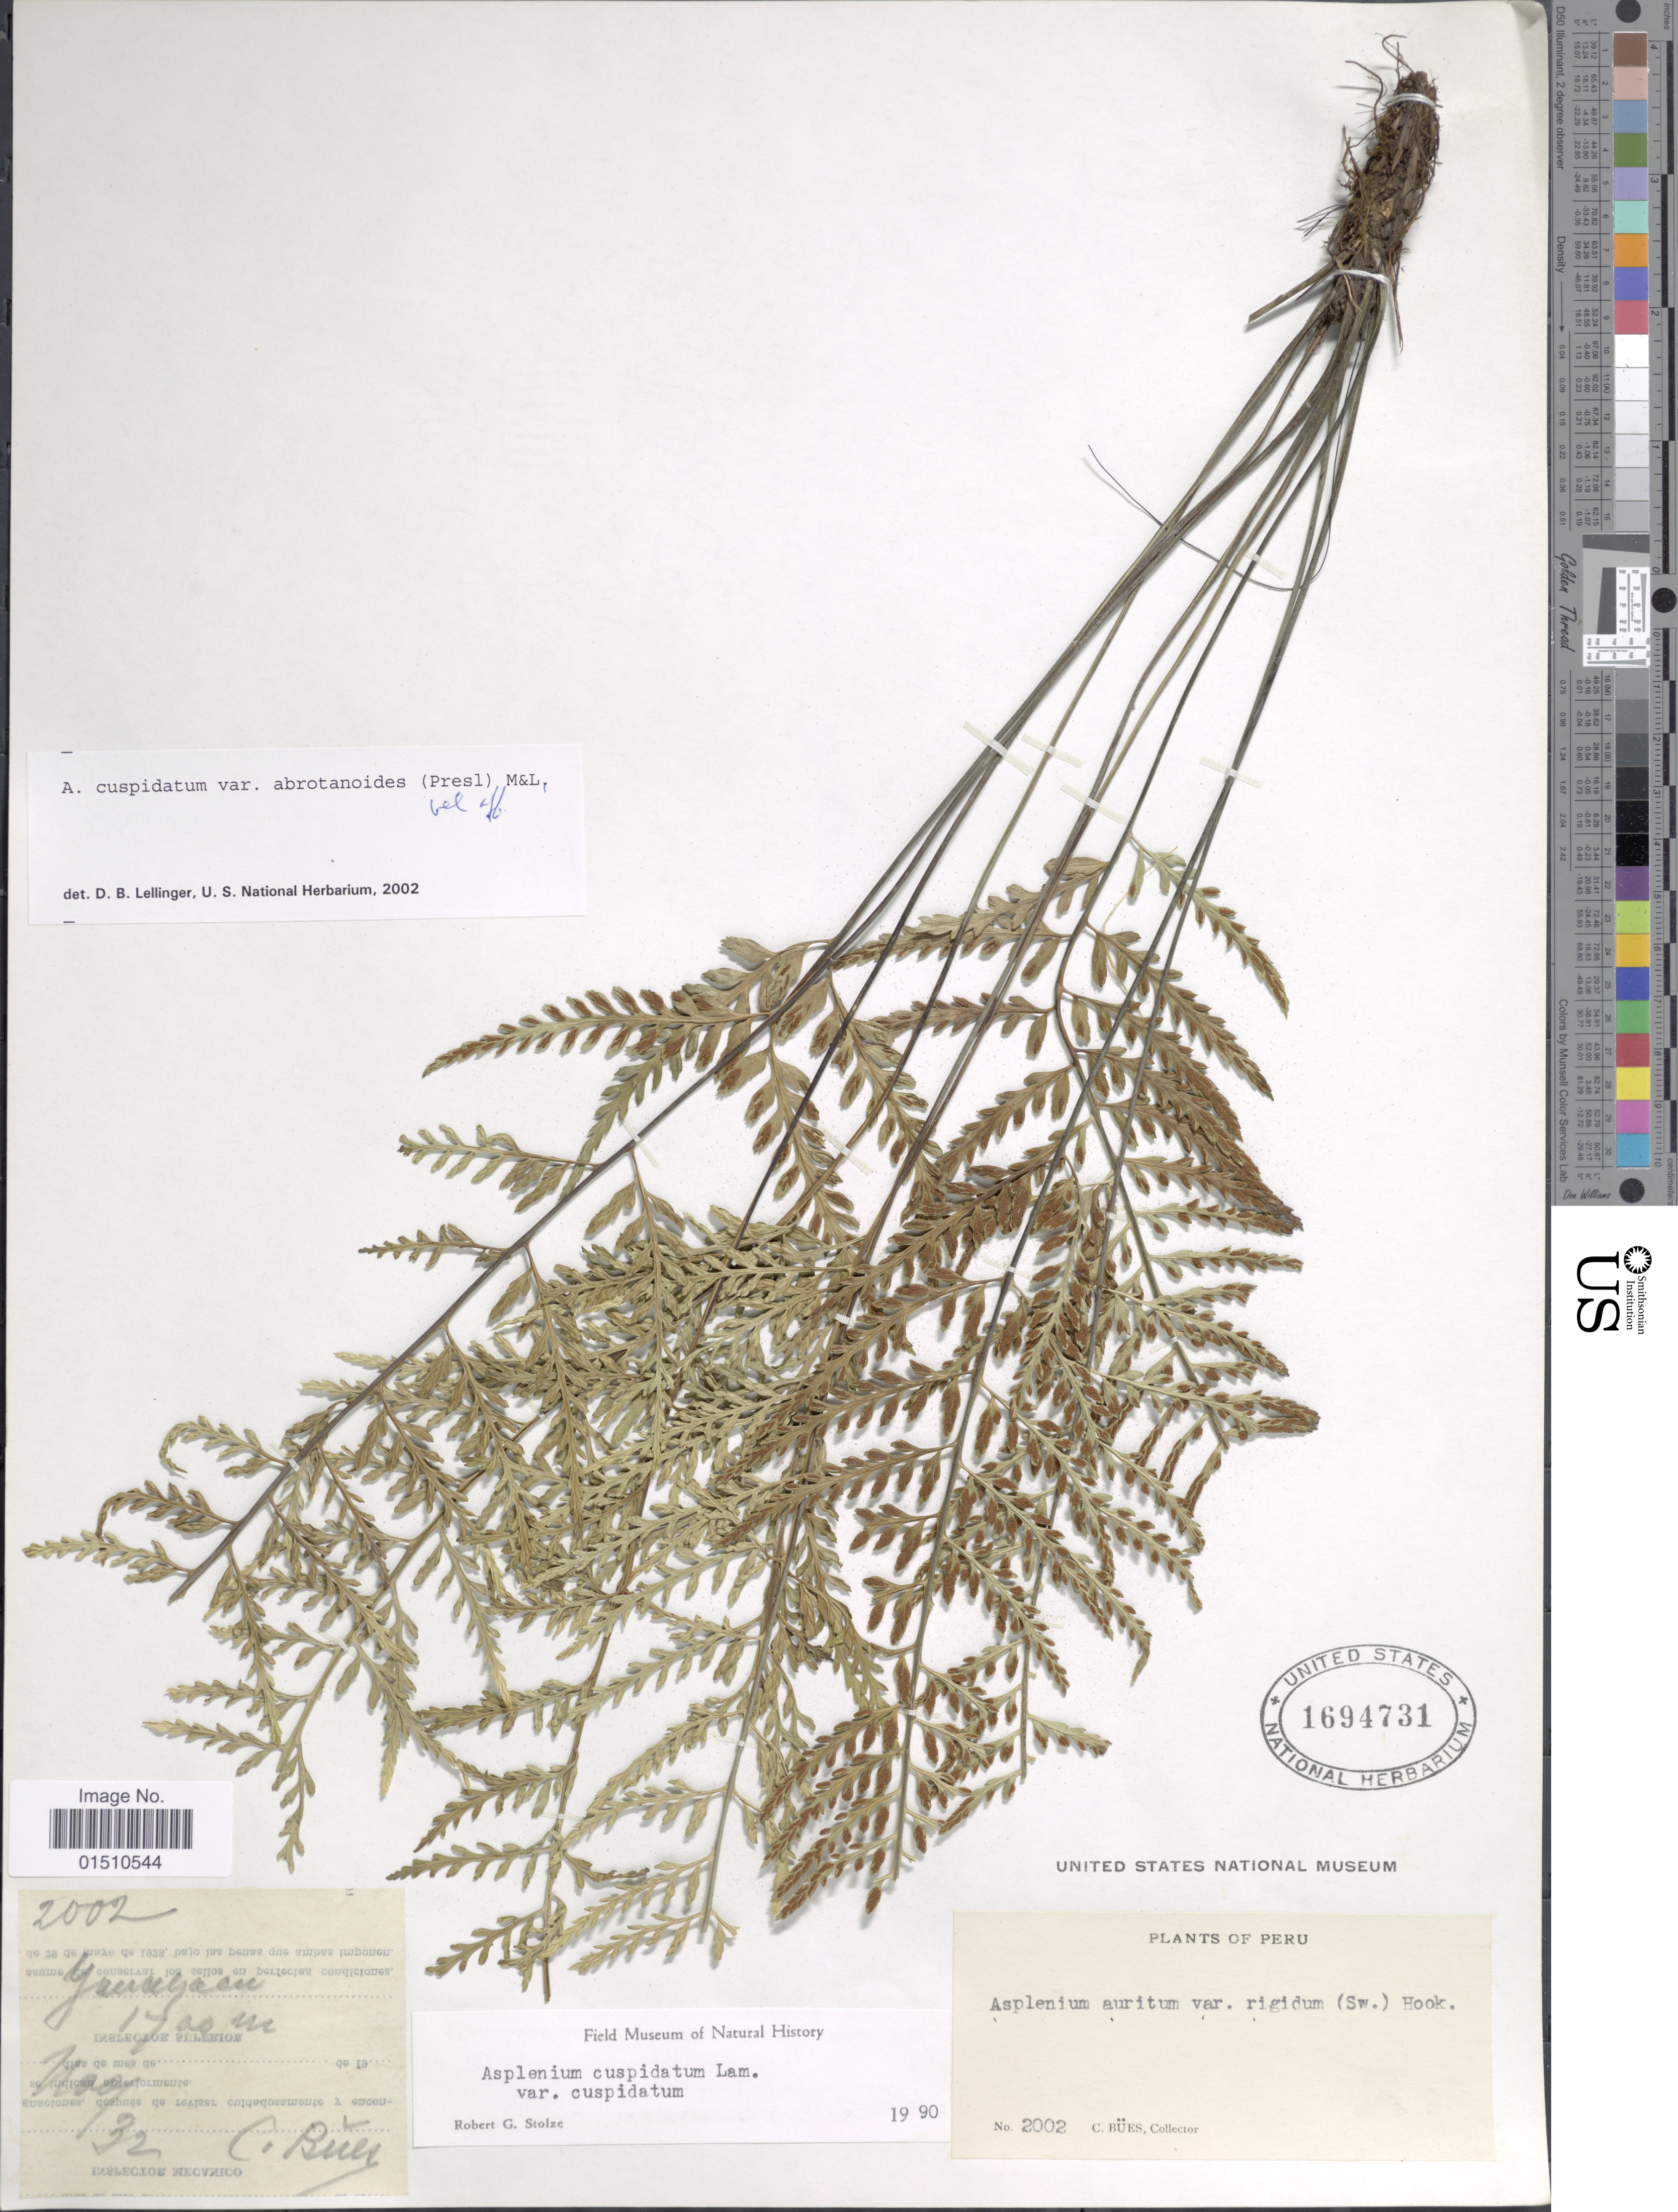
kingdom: Plantae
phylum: Tracheophyta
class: Polypodiopsida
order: Polypodiales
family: Aspleniaceae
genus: Asplenium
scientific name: Asplenium cuspidatum var. abrotanoides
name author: (C. Presl) C.V. Morton & Lellinger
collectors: C. Bues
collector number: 2002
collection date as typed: Transcribed d/m/y: /5/32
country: Peru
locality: Yanayacu.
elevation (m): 1700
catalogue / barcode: US 1694731